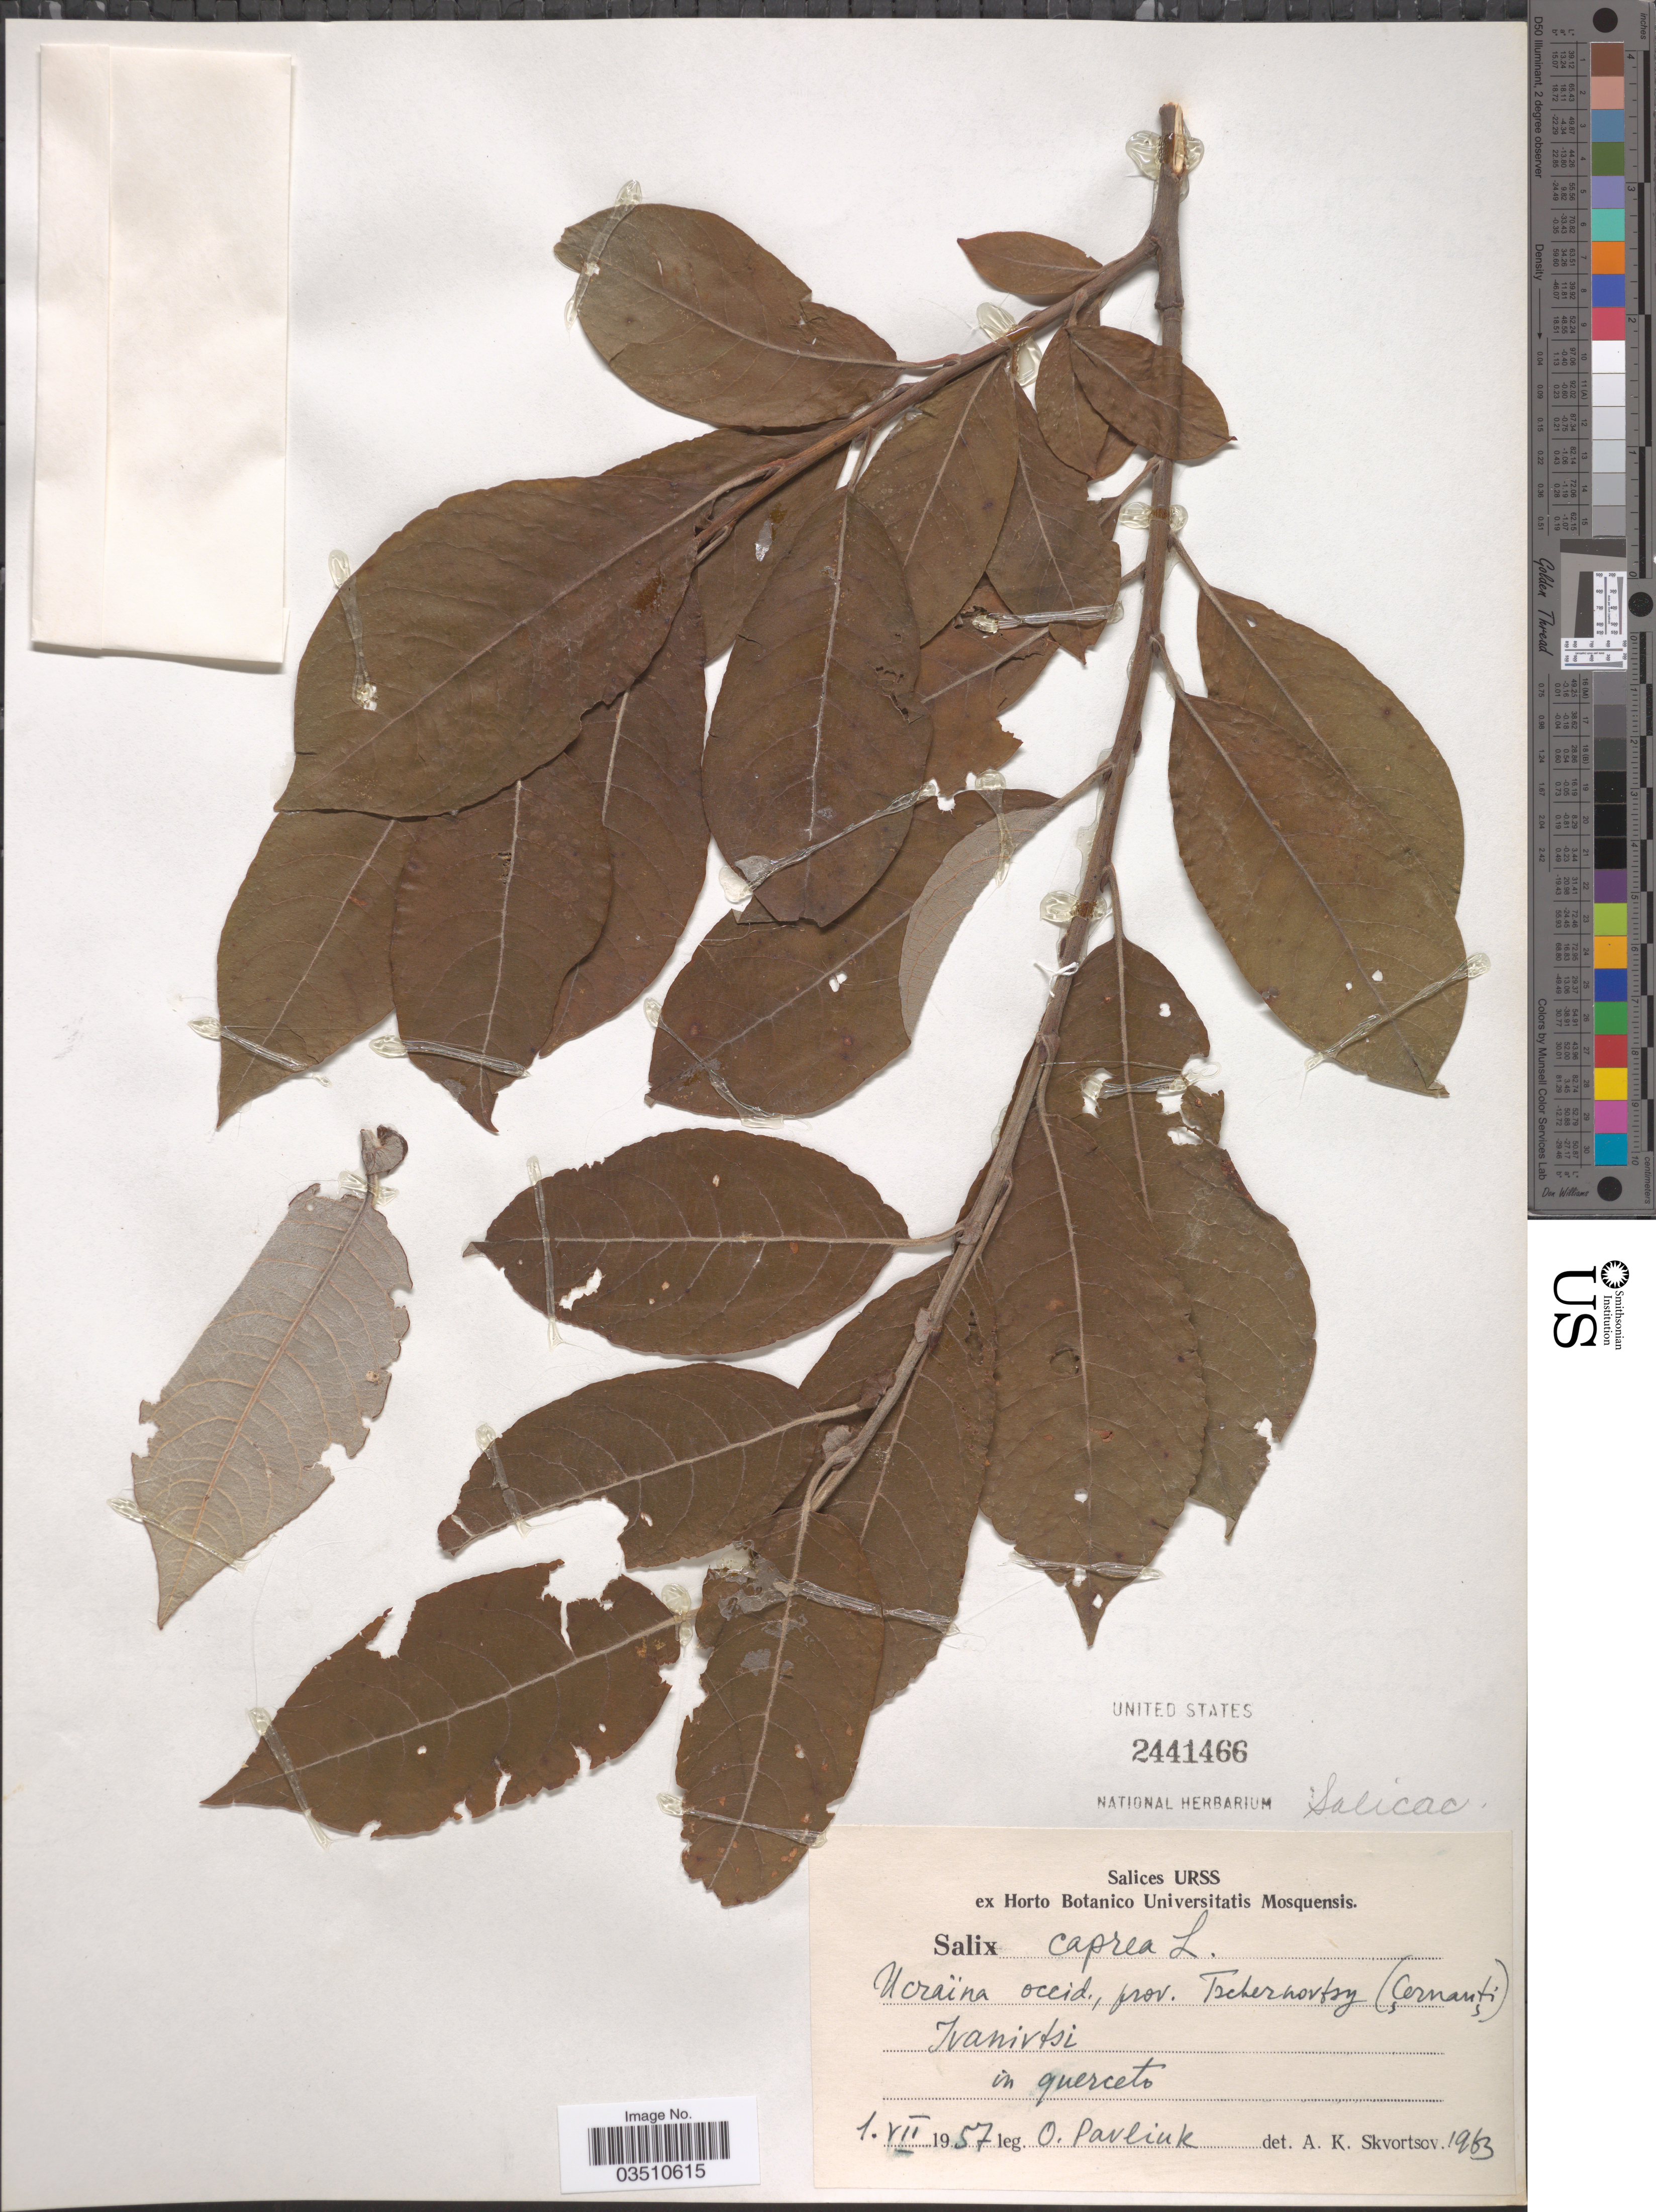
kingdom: Plantae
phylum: Tracheophyta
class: Magnoliopsida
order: Malpighiales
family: Salicaceae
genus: Salix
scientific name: Salix caprea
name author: L.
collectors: O. Pavliuk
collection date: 1957-07-01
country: Ukraine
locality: Ivanivtsi.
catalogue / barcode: US 2441466